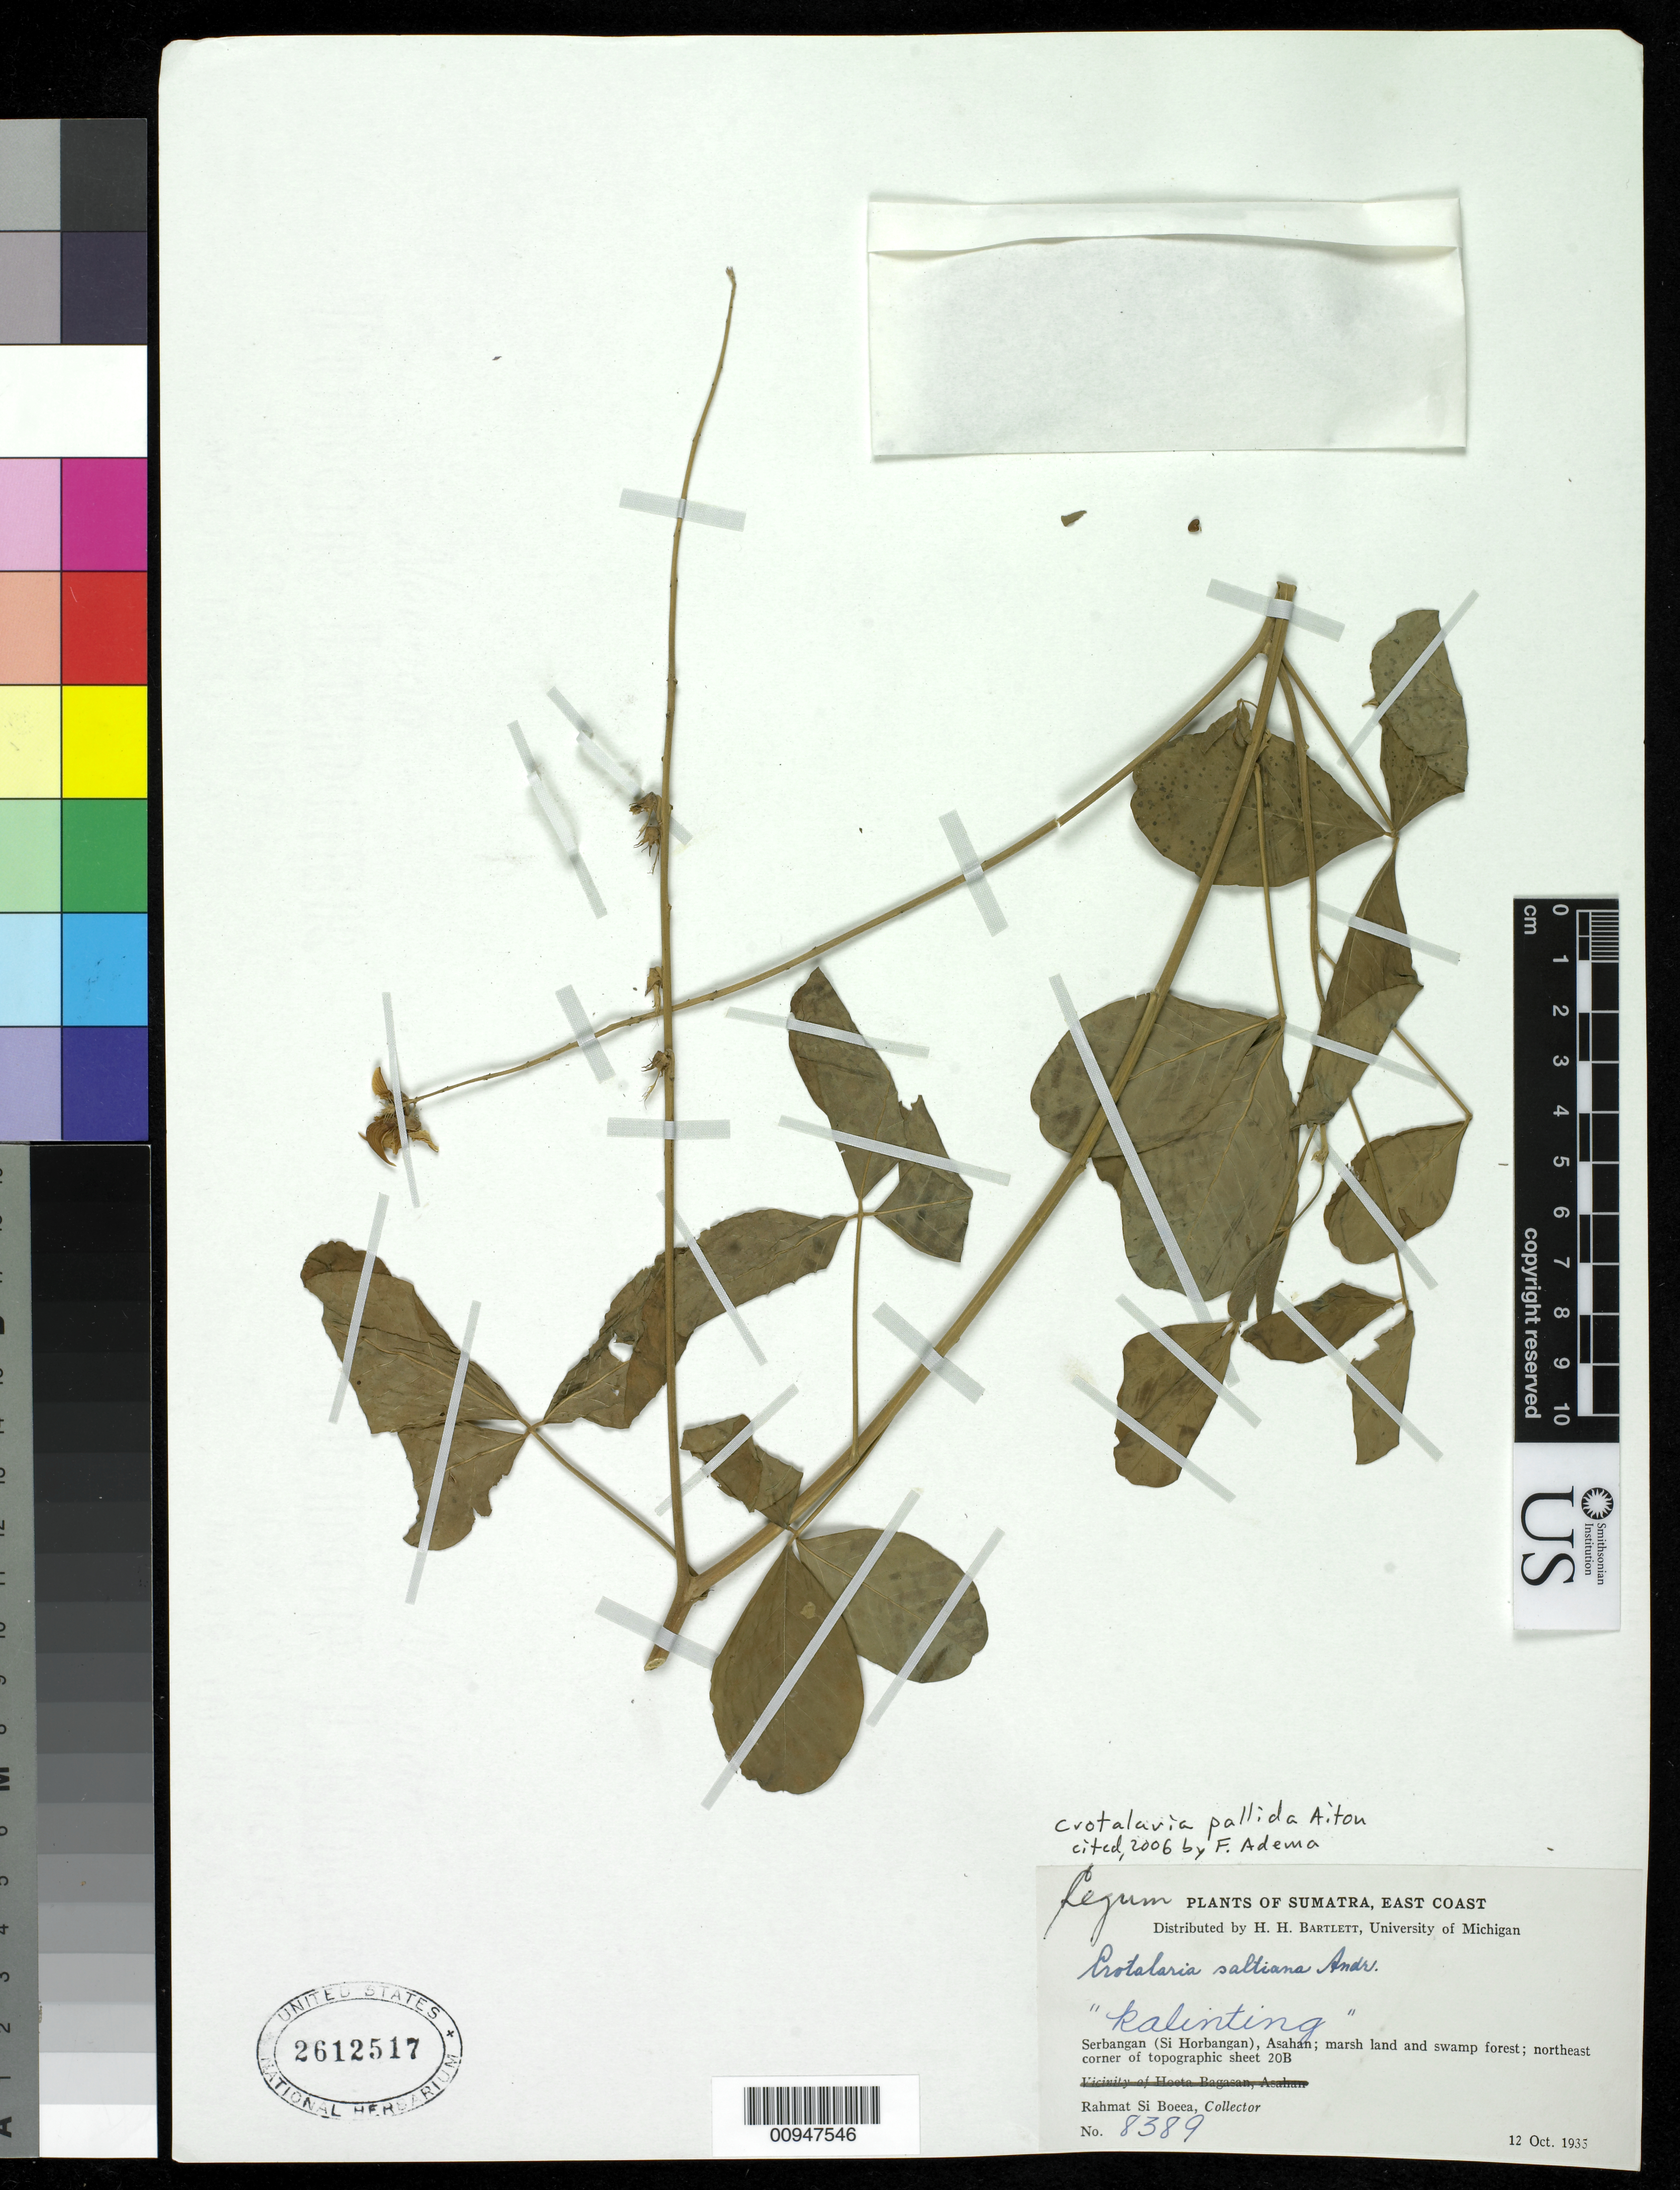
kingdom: Plantae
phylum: Tracheophyta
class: Magnoliopsida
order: Fabales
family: Fabaceae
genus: Crotalaria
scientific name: Crotalaria pallida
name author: Aiton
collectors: Rahmat Si Boeea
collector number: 8389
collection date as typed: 12 Oct 1935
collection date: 1935-10-12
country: Indonesia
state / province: Sumatra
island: Sumatra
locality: Sergangan (Si Horbangan), Asahan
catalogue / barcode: US 2612517